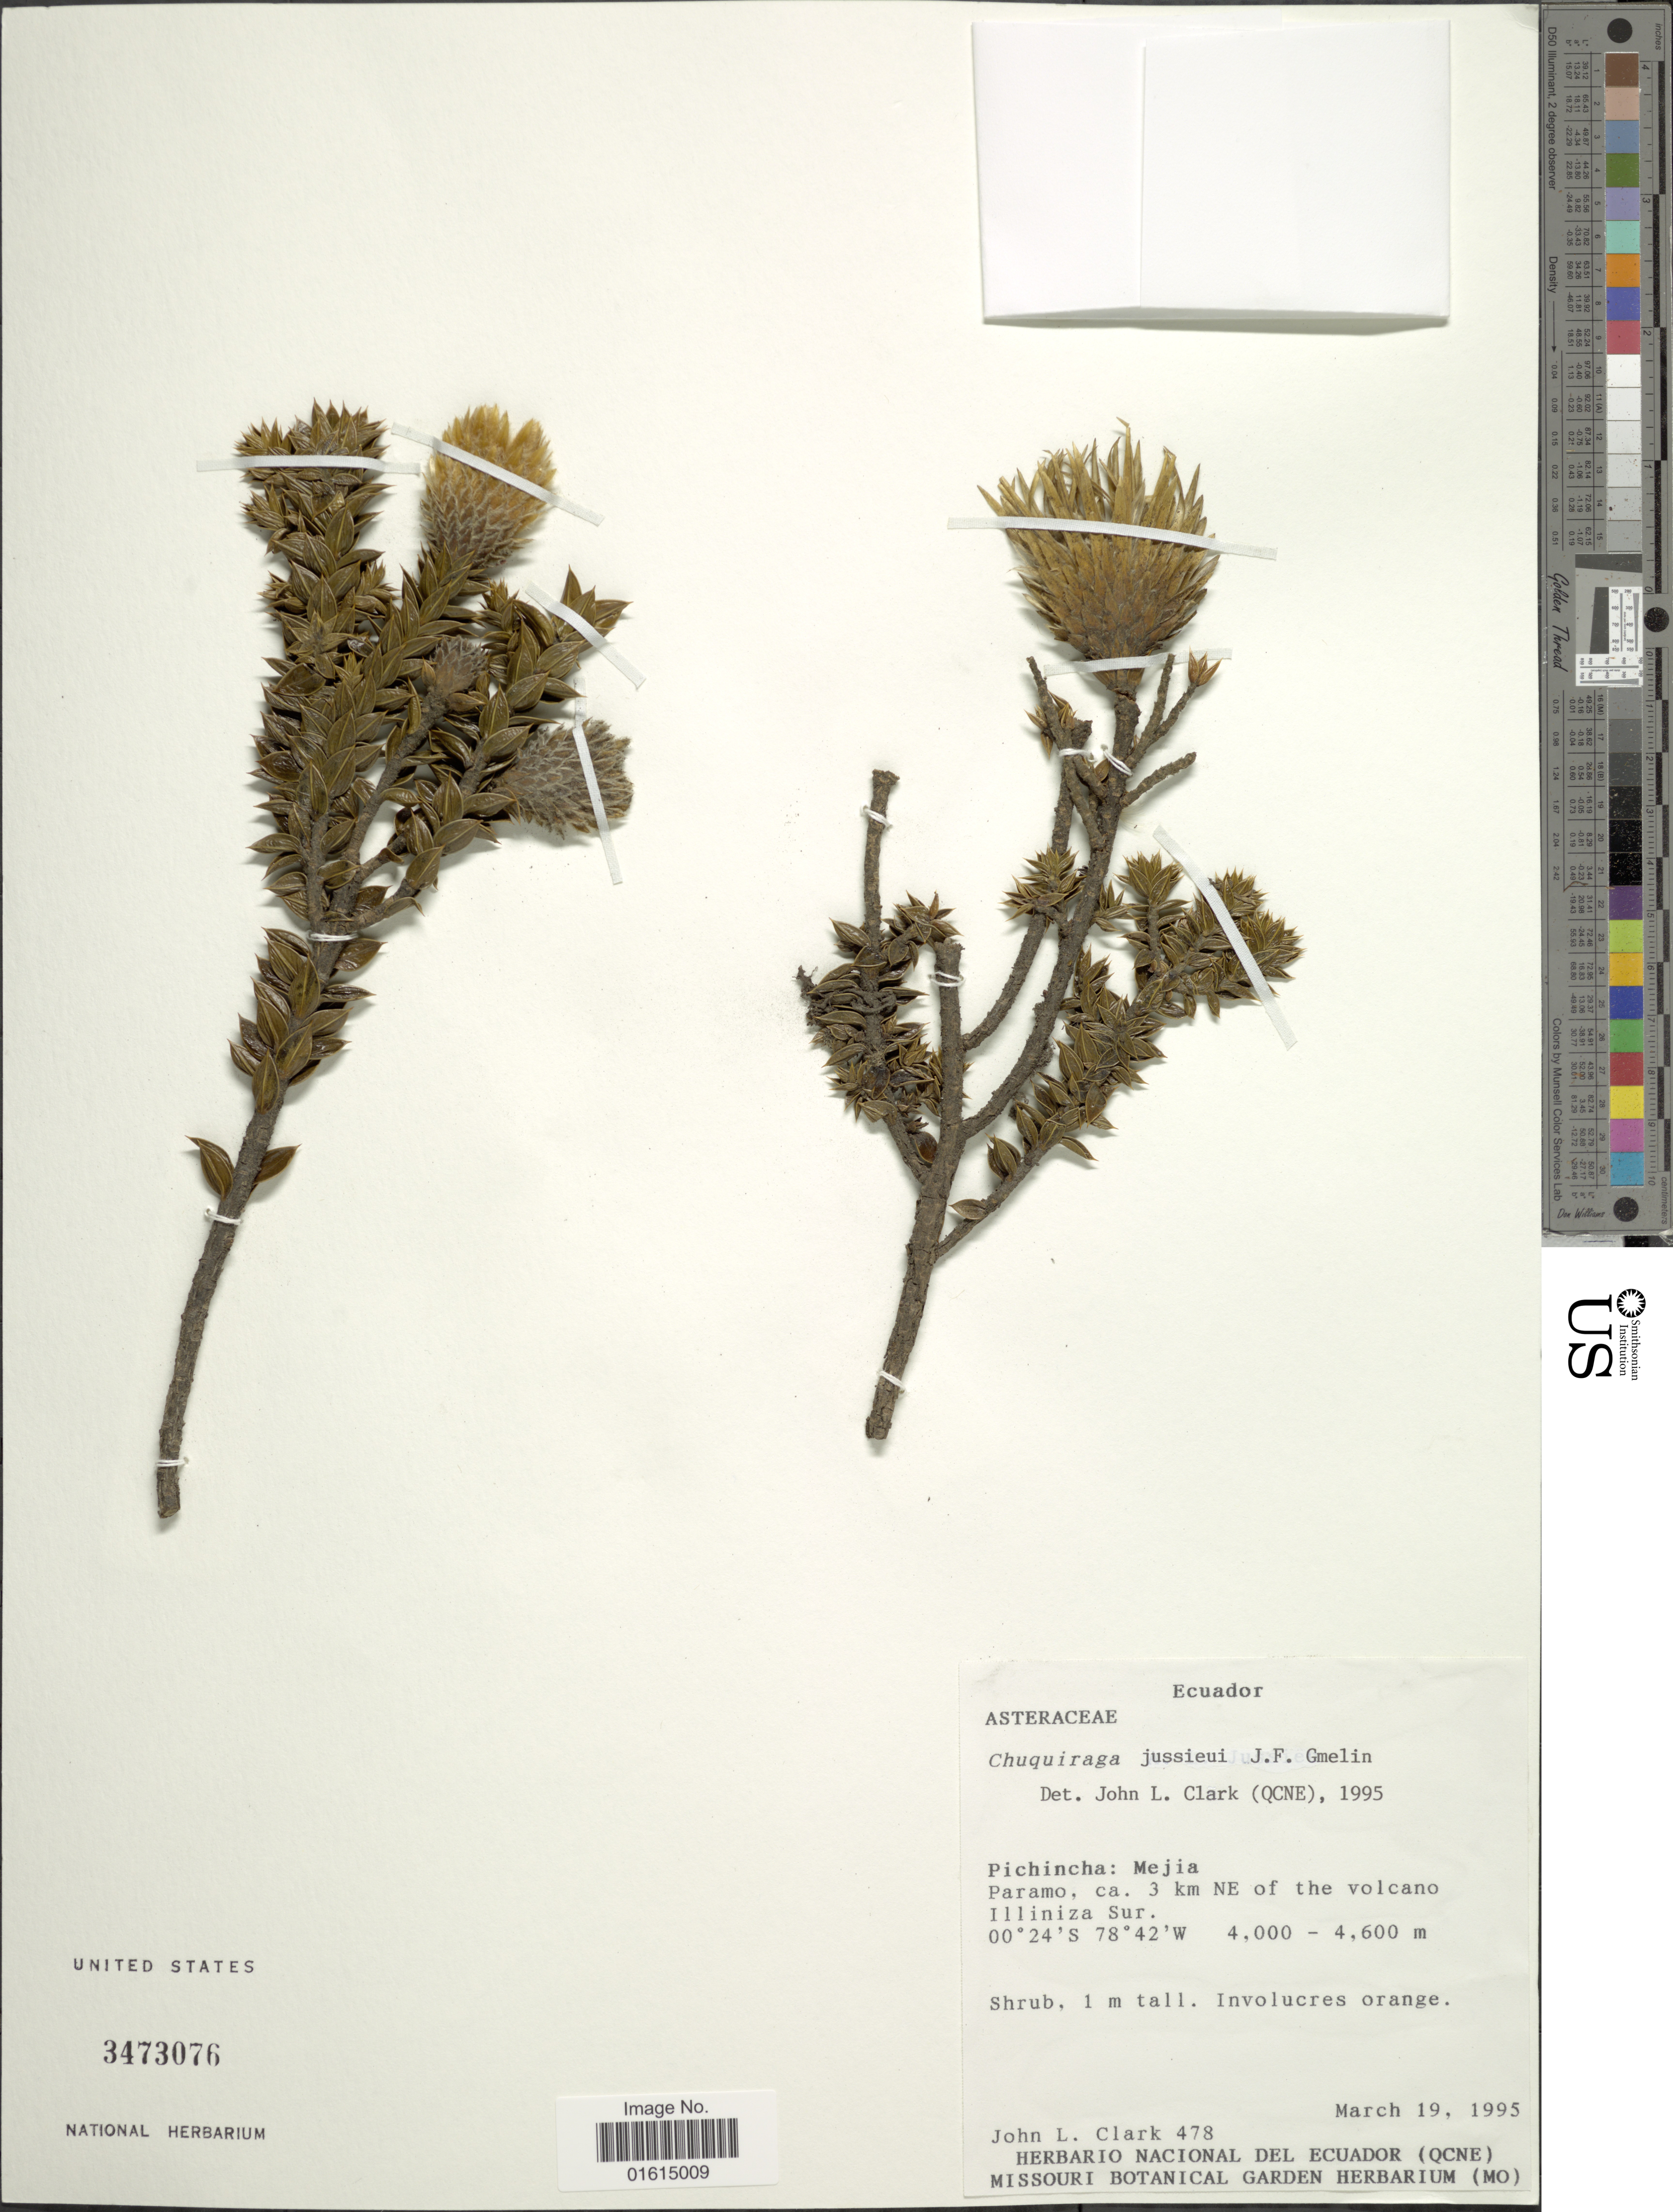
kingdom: Plantae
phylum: Tracheophyta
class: Magnoliopsida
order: Asterales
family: Asteraceae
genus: Chuquiraga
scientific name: Chuquiraga jussieui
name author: J.F. Gmel.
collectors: J. L. Clark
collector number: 478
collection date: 1995-03-19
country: Ecuador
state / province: Pichincha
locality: Pichincha, Mejia, Paramo ca 3 km NE of the volcano Illiniza Sur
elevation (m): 4000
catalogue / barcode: US 3473076